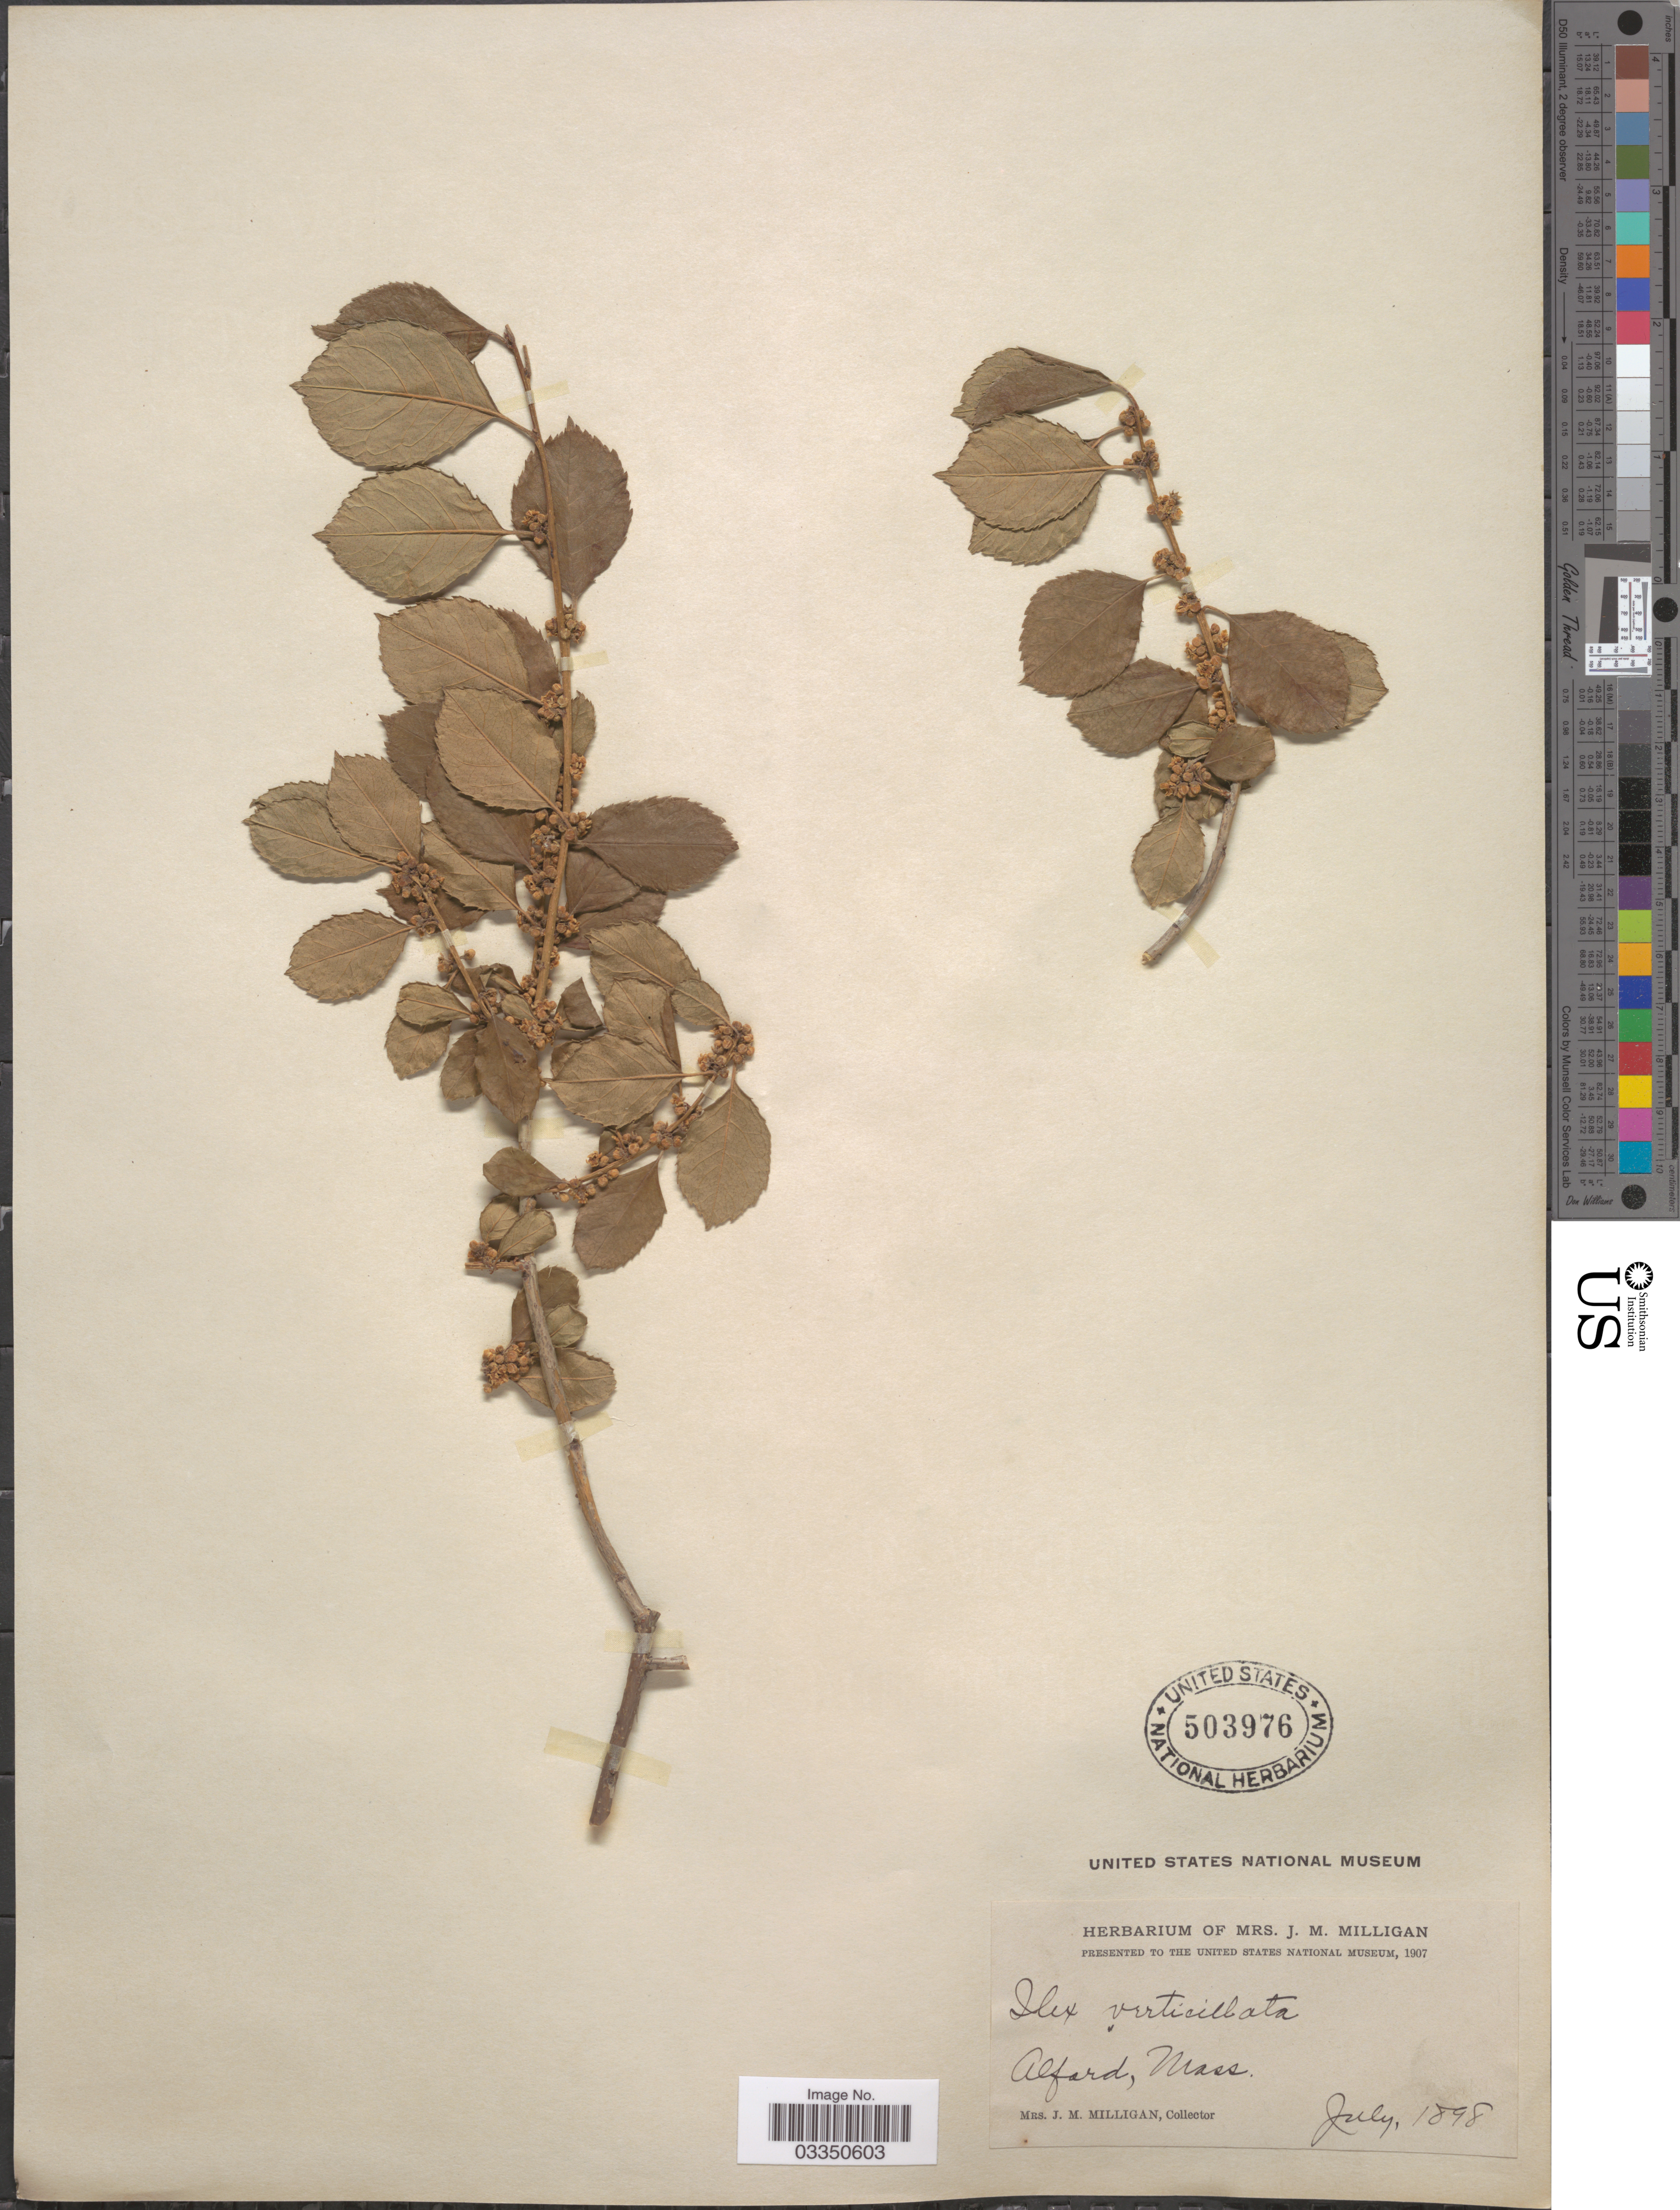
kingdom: Plantae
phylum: Tracheophyta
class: Magnoliopsida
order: Aquifoliales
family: Aquifoliaceae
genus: Ilex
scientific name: Ilex verticillata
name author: (L.) A. Gray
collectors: J. Milligan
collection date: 1898-07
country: United States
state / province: Massachusetts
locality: Alford.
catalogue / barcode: US 503976